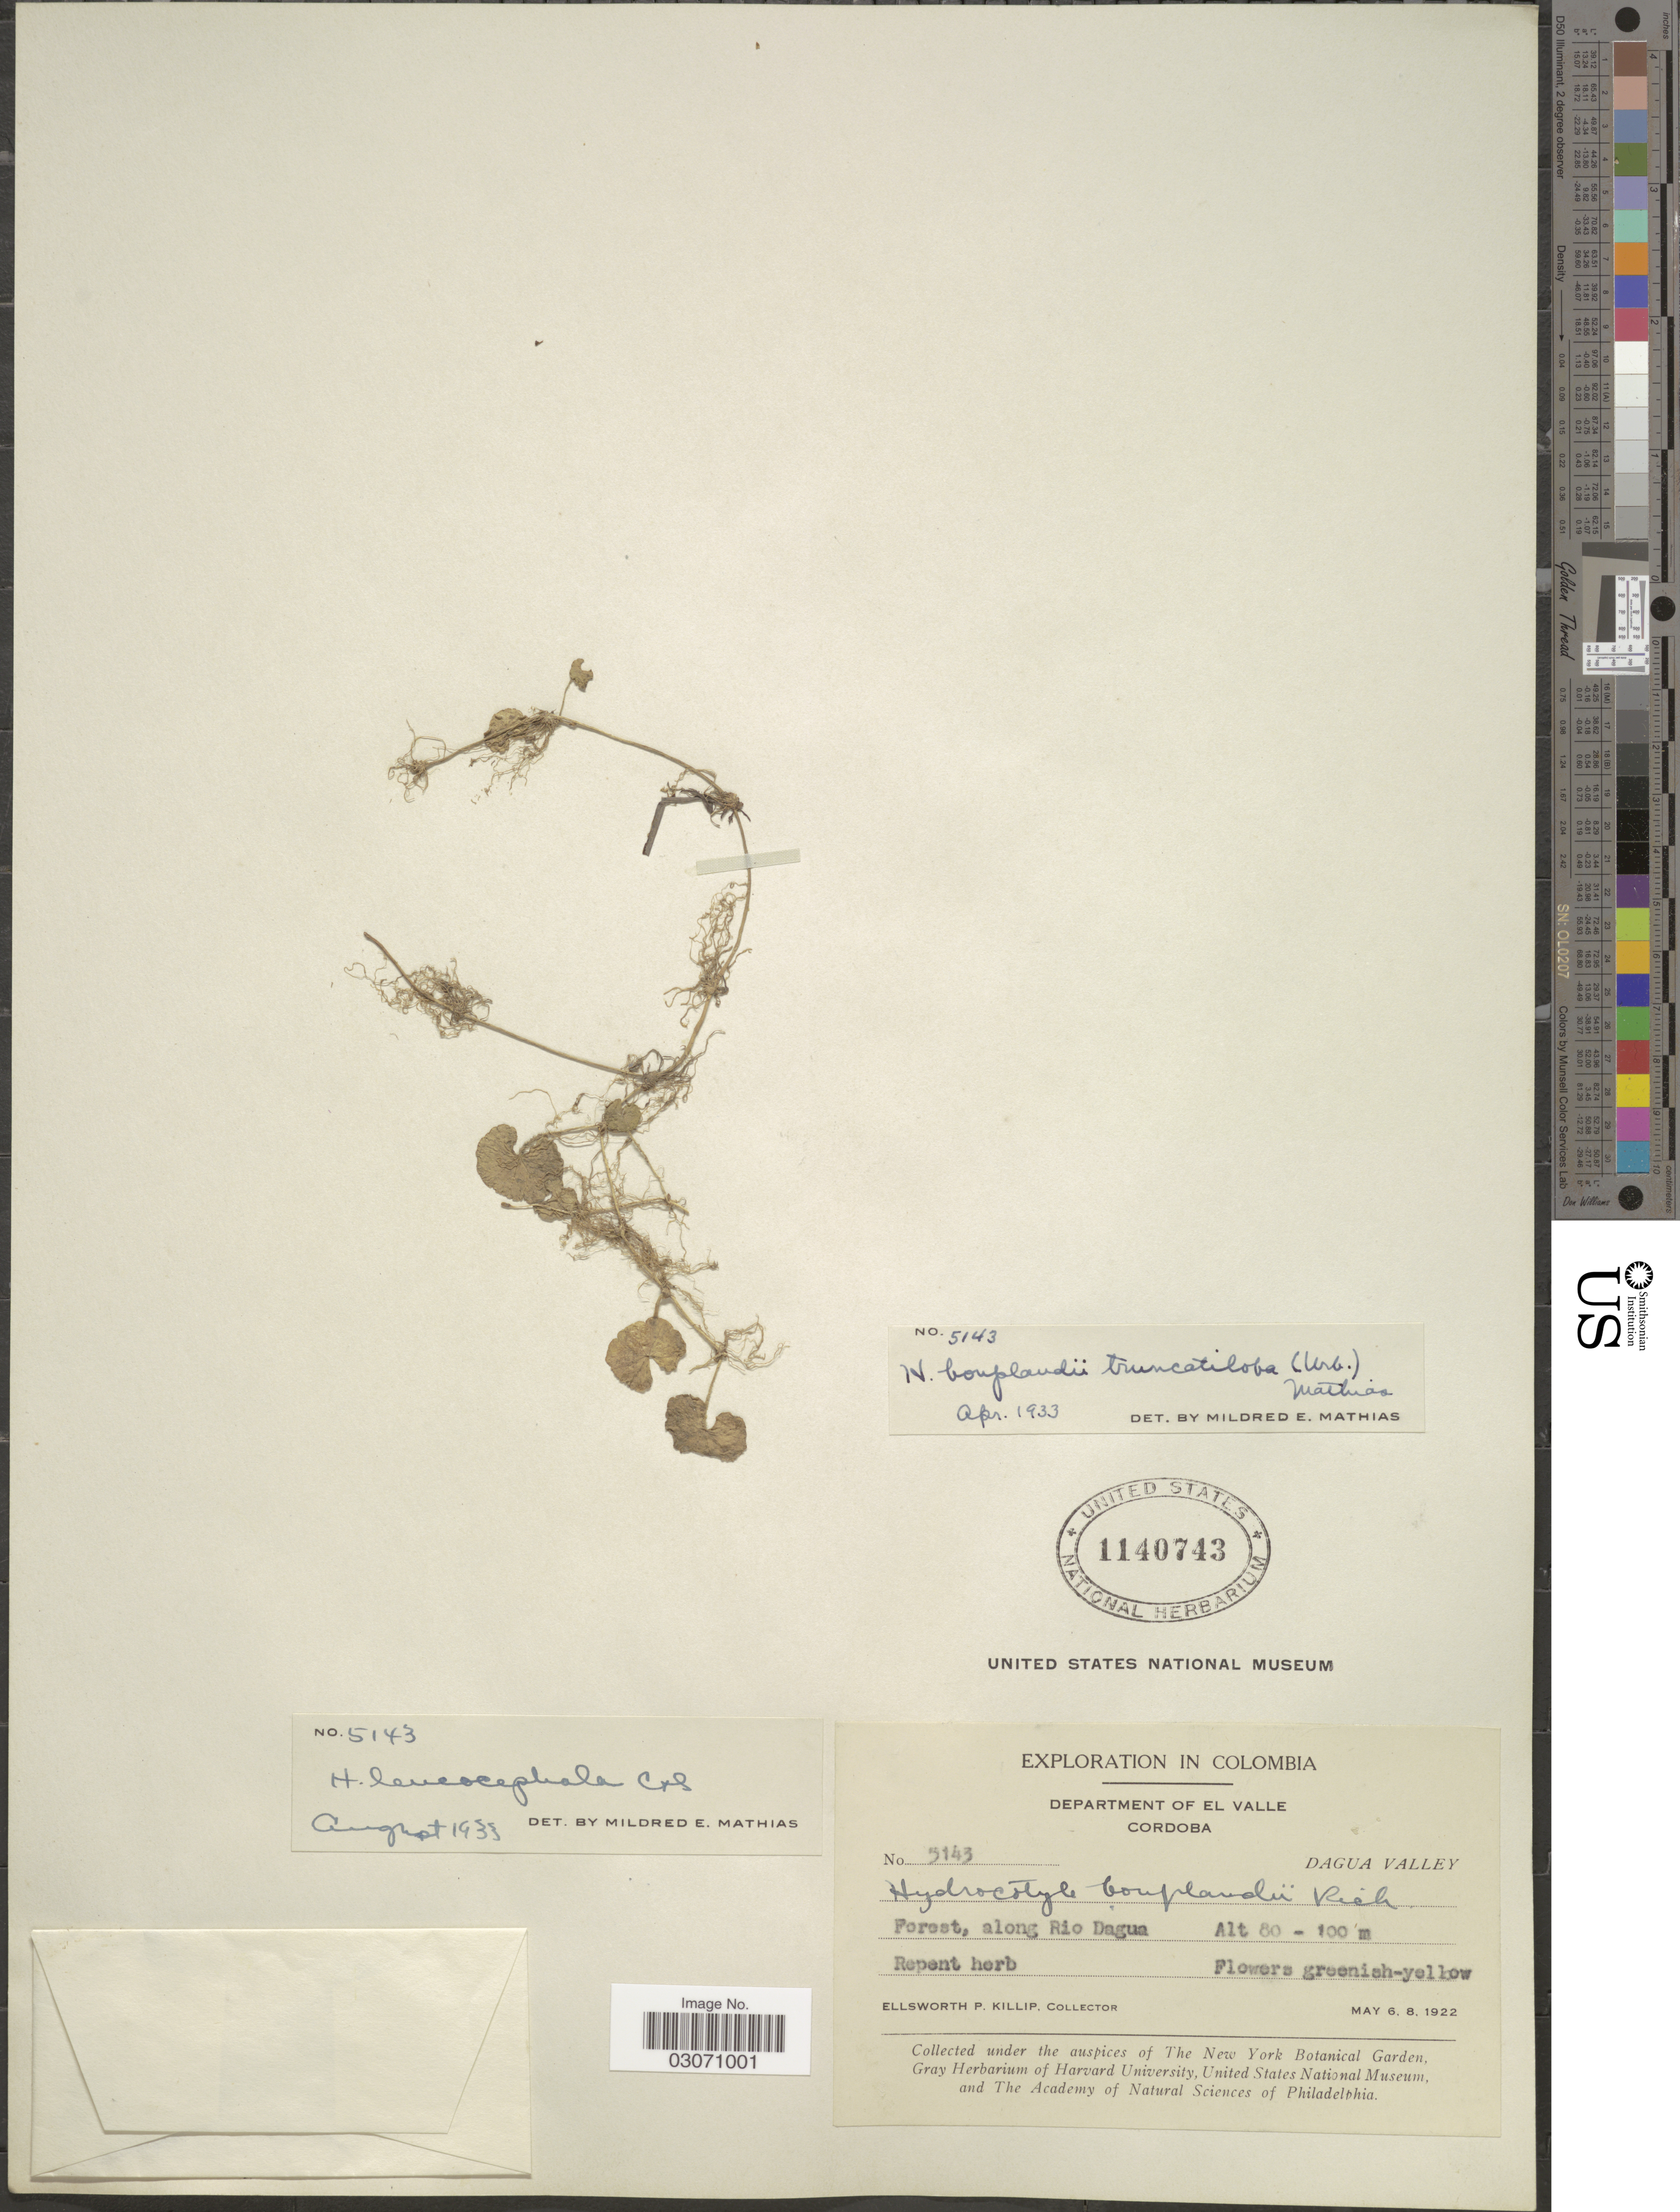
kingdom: Plantae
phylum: Tracheophyta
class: Magnoliopsida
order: Apiales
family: Araliaceae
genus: Hydrocotyle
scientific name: Hydrocotyle leucocephala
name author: Cham. & Schltdl.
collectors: E. P. Killip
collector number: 5143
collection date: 1922-05-06/1922-05-08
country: Colombia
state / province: Valle del Cauca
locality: Department of El Valle, Cordoba, Dagua Valley, Forest, along Rio Dagua.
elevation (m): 80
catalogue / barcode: US 1140743